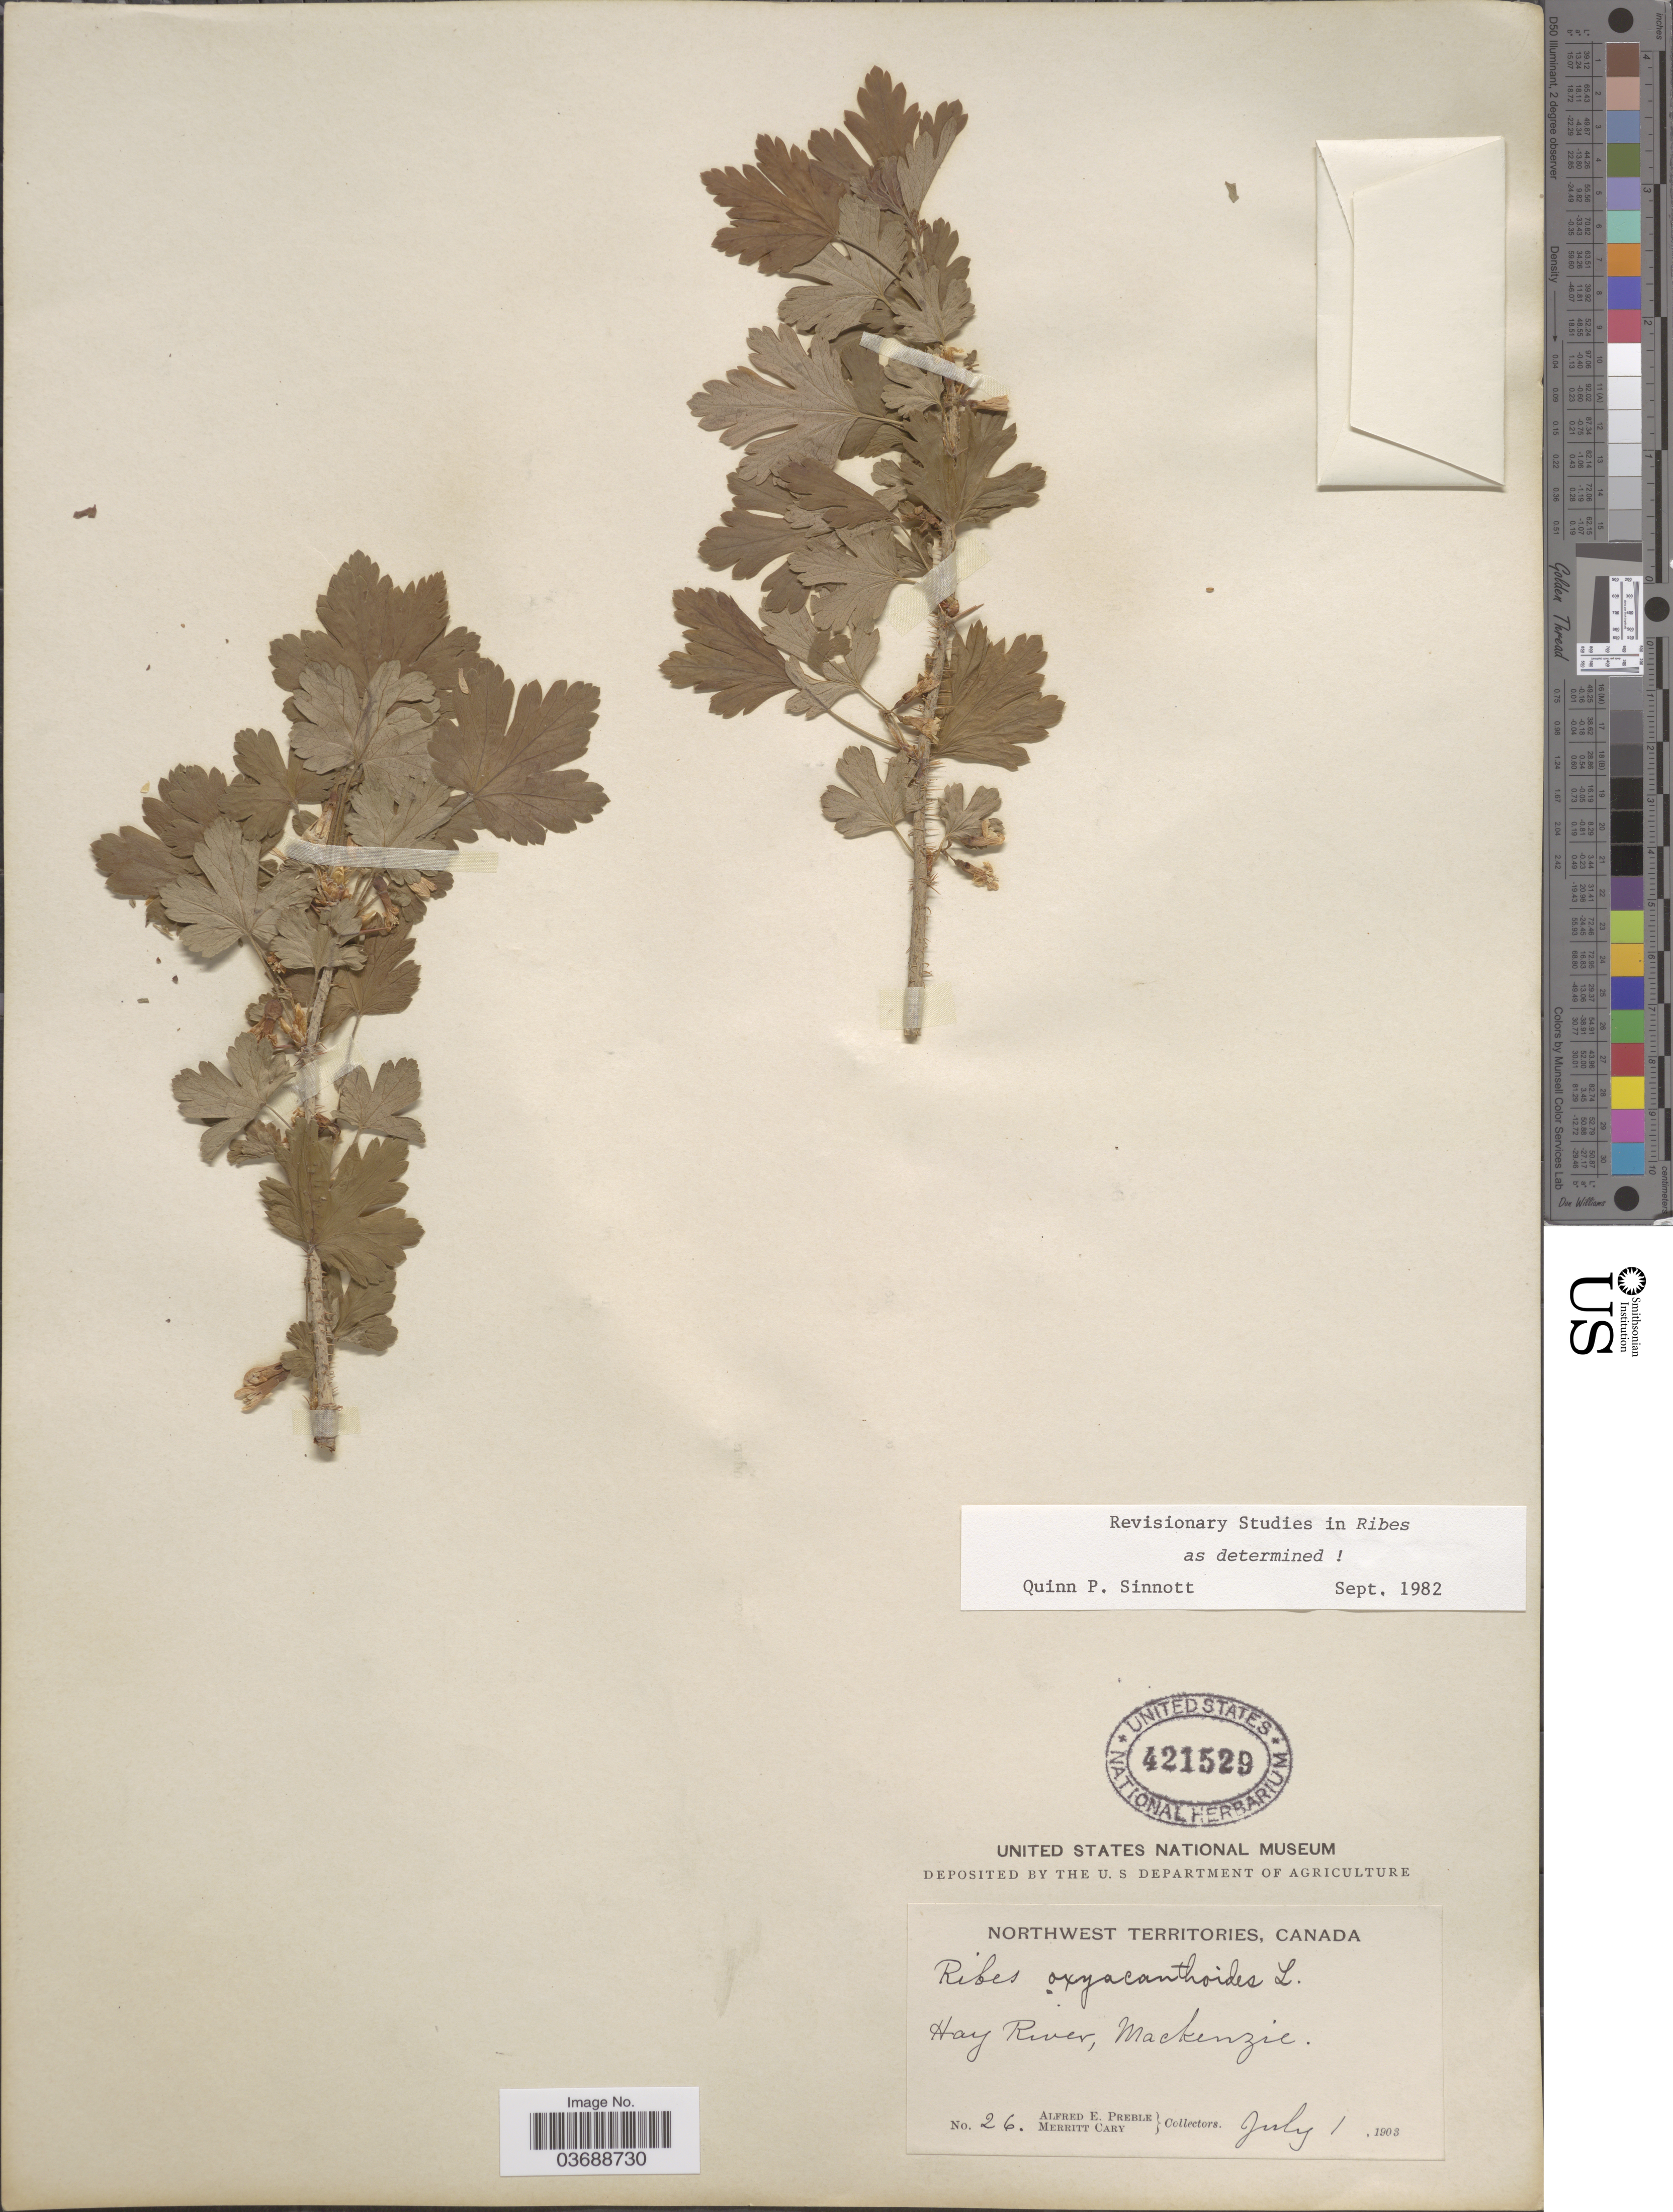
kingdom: Plantae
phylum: Tracheophyta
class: Magnoliopsida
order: Saxifragales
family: Grossulariaceae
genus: Ribes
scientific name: Ribes oxyacanthoides subsp. oxyacanthoides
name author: L.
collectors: A. Preble & M. Cary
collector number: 26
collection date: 1903-07-01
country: Canada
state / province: Northwest Territories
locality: Hay River, Mackenzie.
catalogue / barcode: US 421529